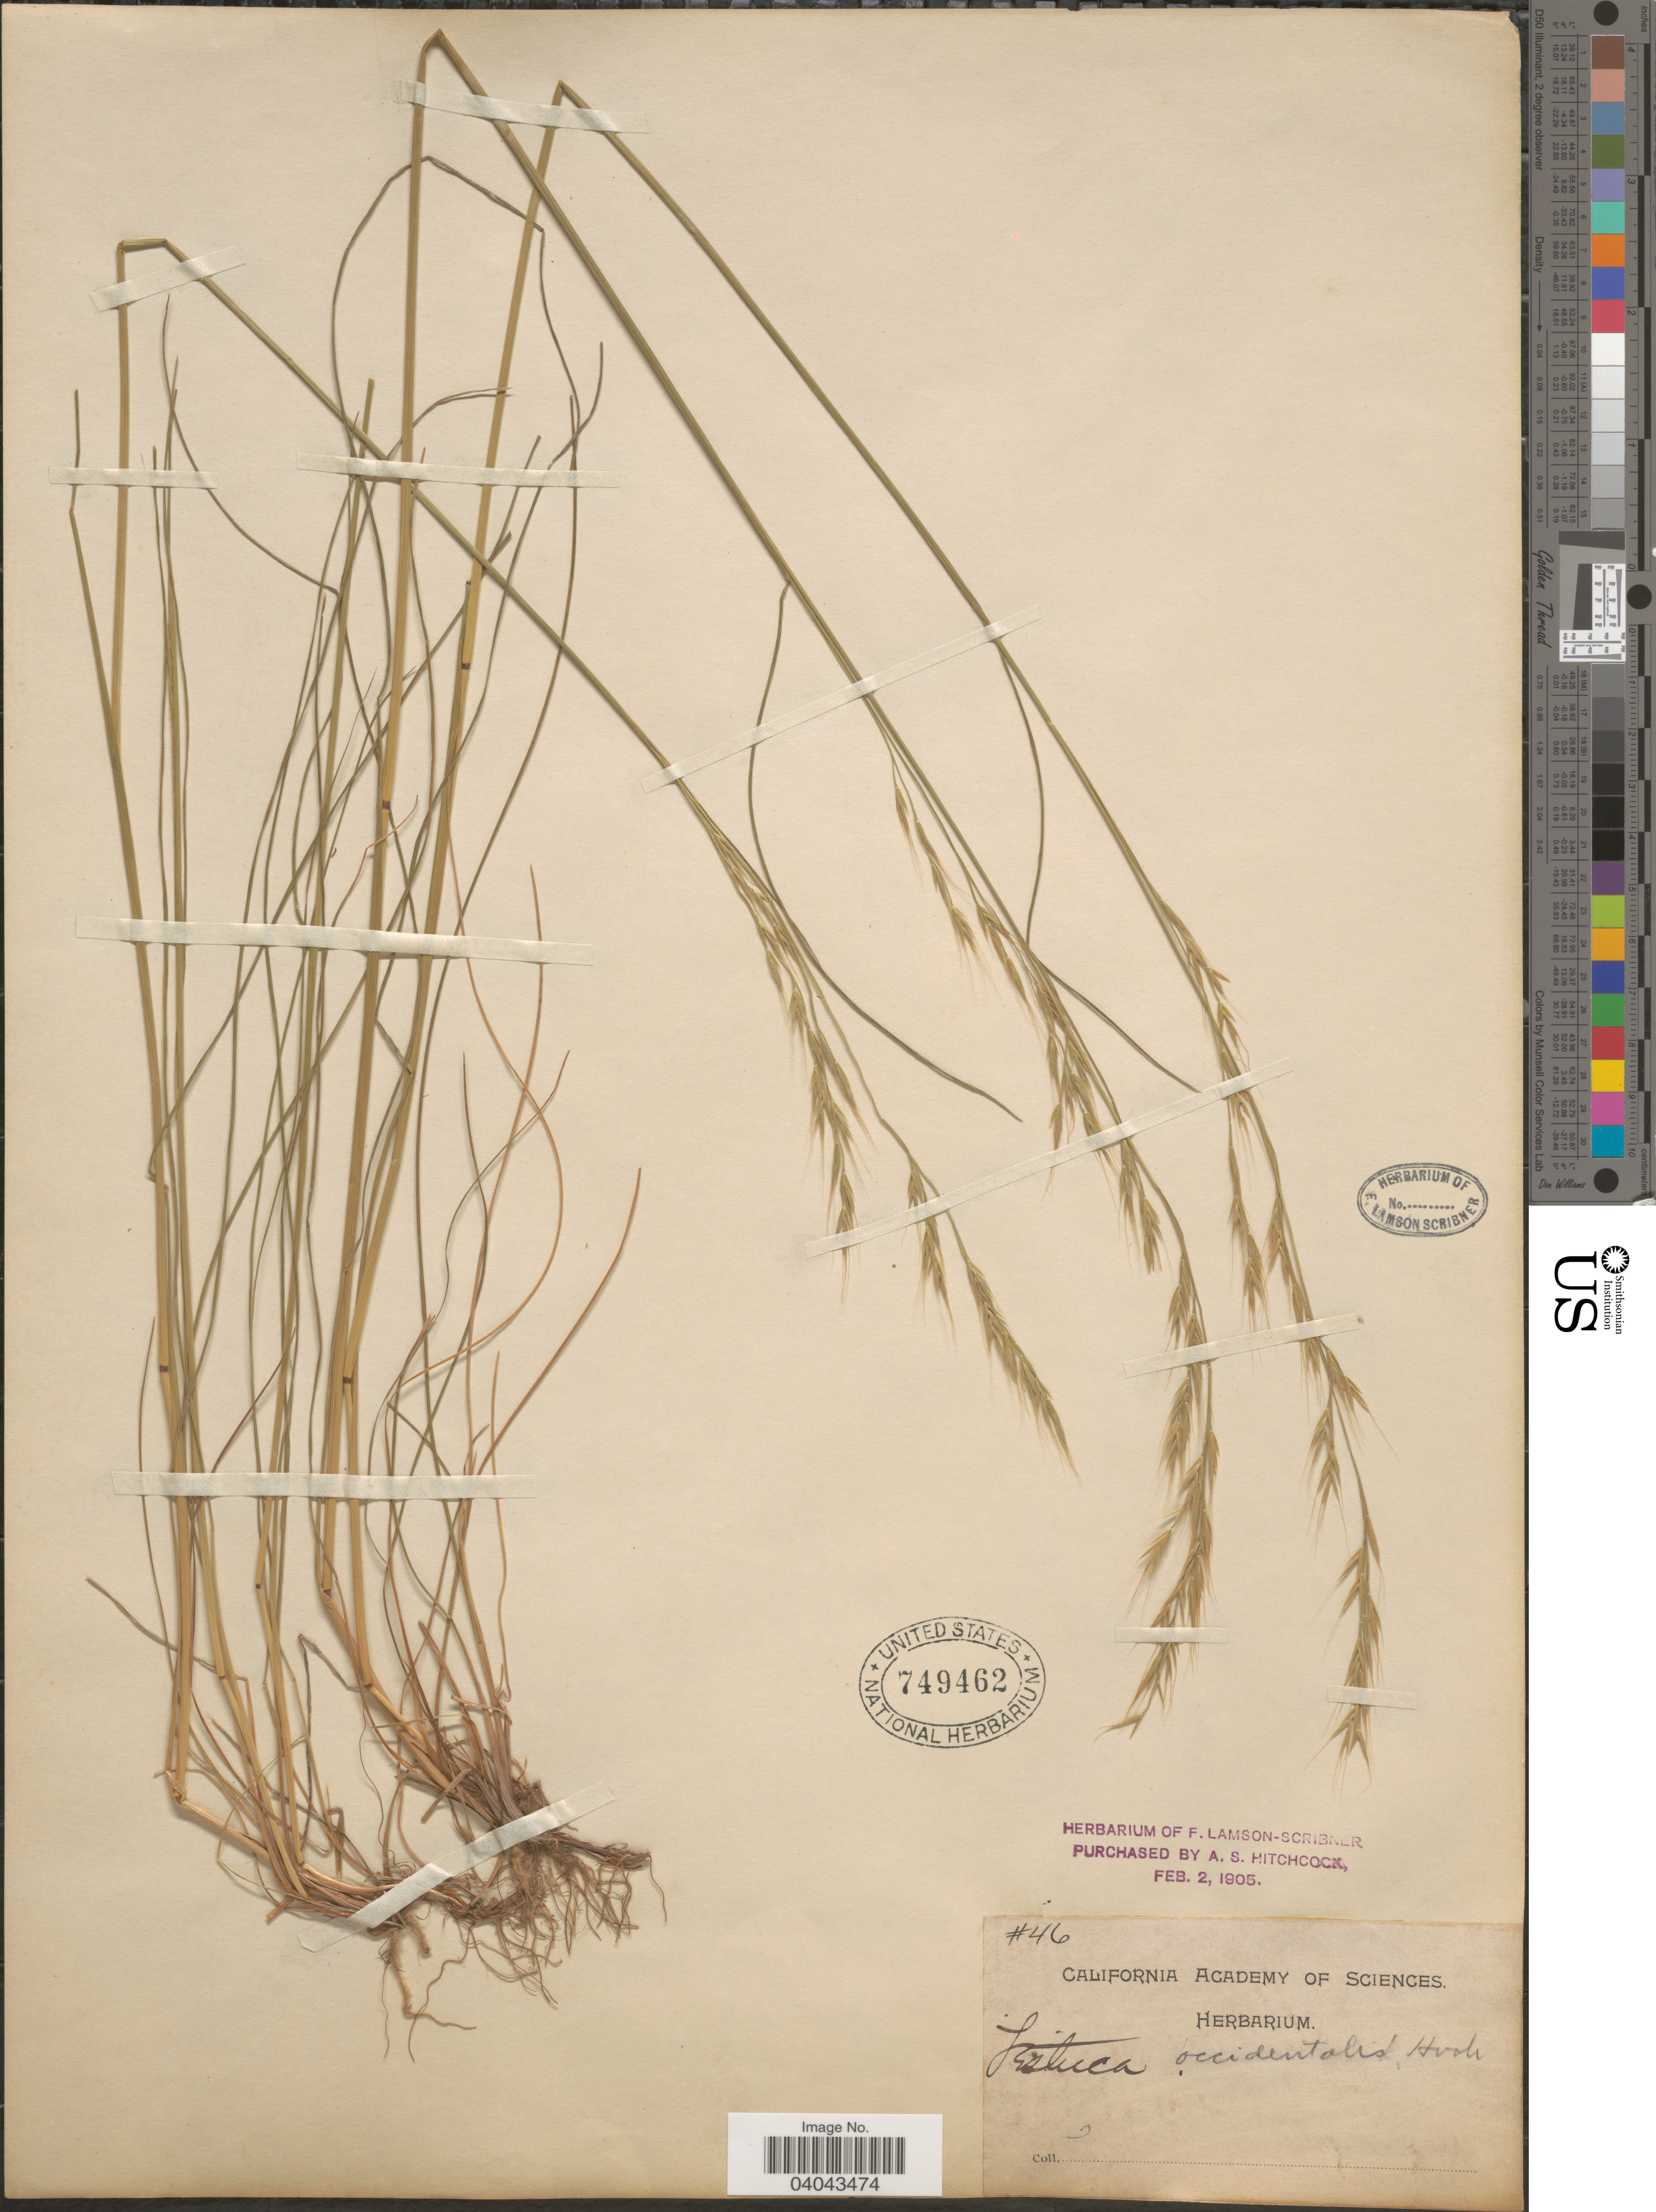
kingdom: Plantae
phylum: Tracheophyta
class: Liliopsida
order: Poales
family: Poaceae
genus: Festuca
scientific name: Festuca occidentalis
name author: Hook.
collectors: ex herb. Cal. Academy of Sciences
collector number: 46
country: United States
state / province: California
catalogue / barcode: US 749462